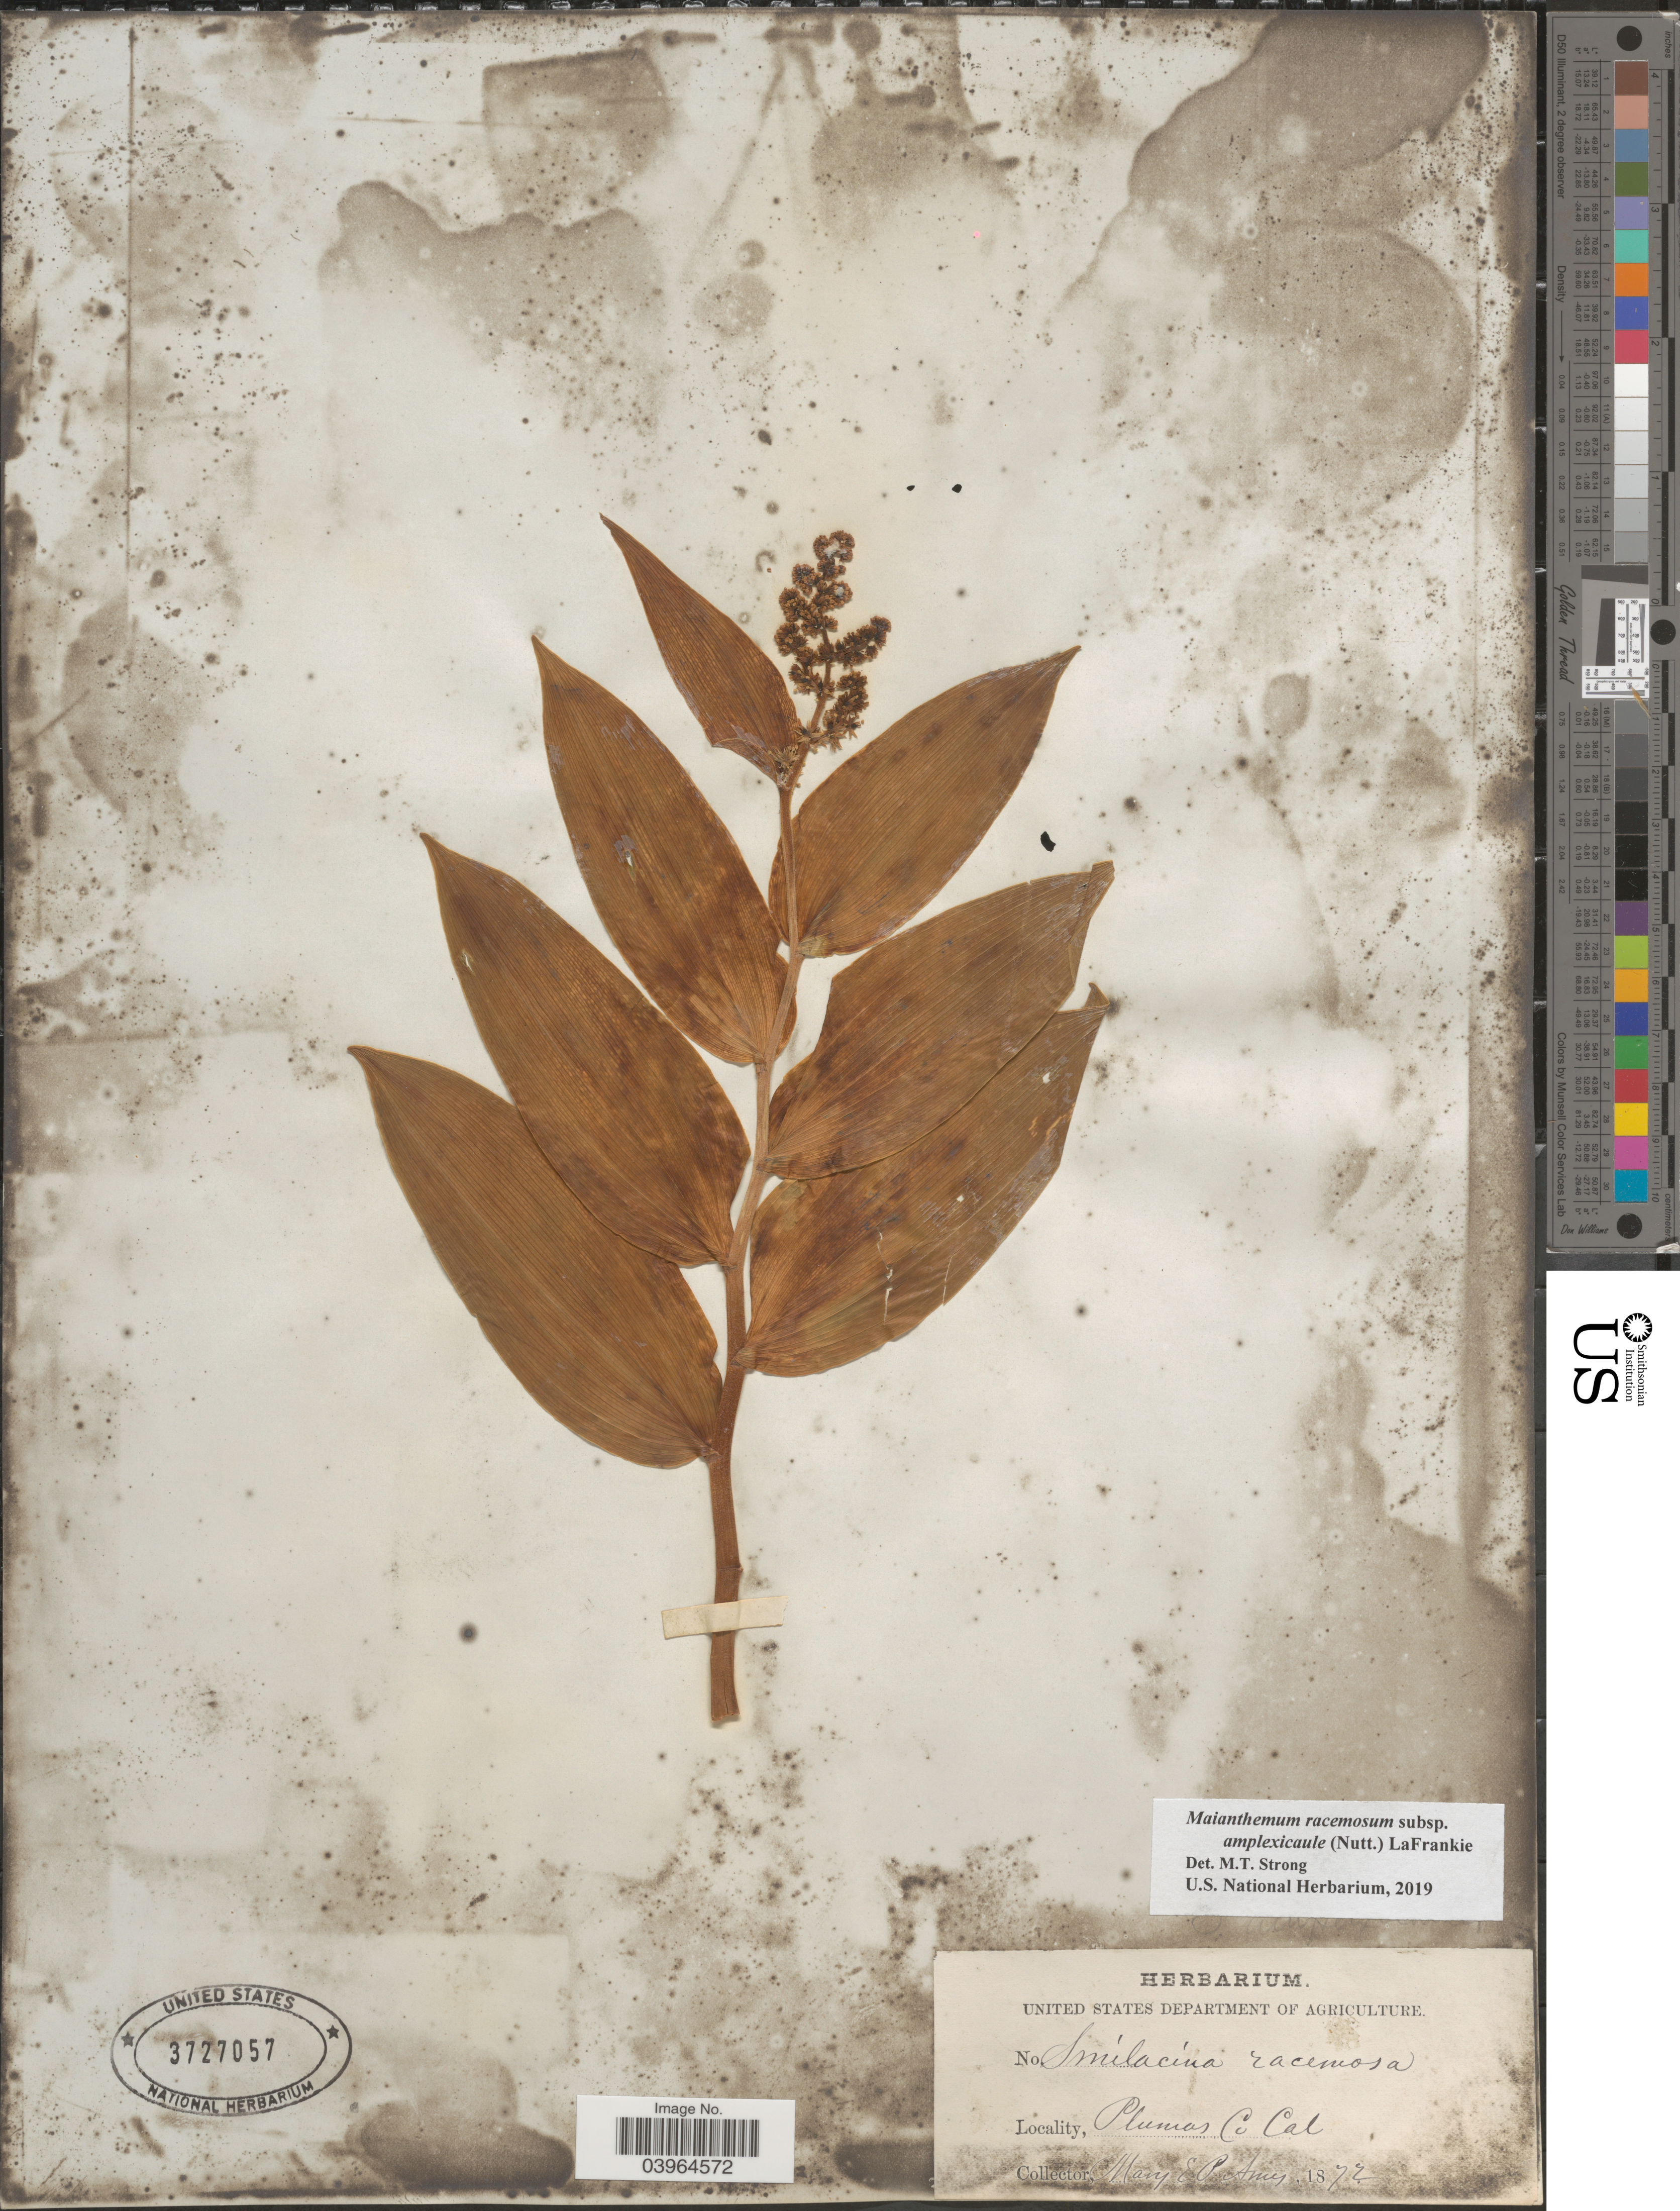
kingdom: Plantae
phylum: Tracheophyta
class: Liliopsida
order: Asparagales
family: Asparagaceae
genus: Maianthemum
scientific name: Maianthemum racemosum subsp. amplexicaule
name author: (Nutt.) LaFrankie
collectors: M. E. P. Ames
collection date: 1872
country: United States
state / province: Colorado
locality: Plumas Co.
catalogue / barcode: US 3727057